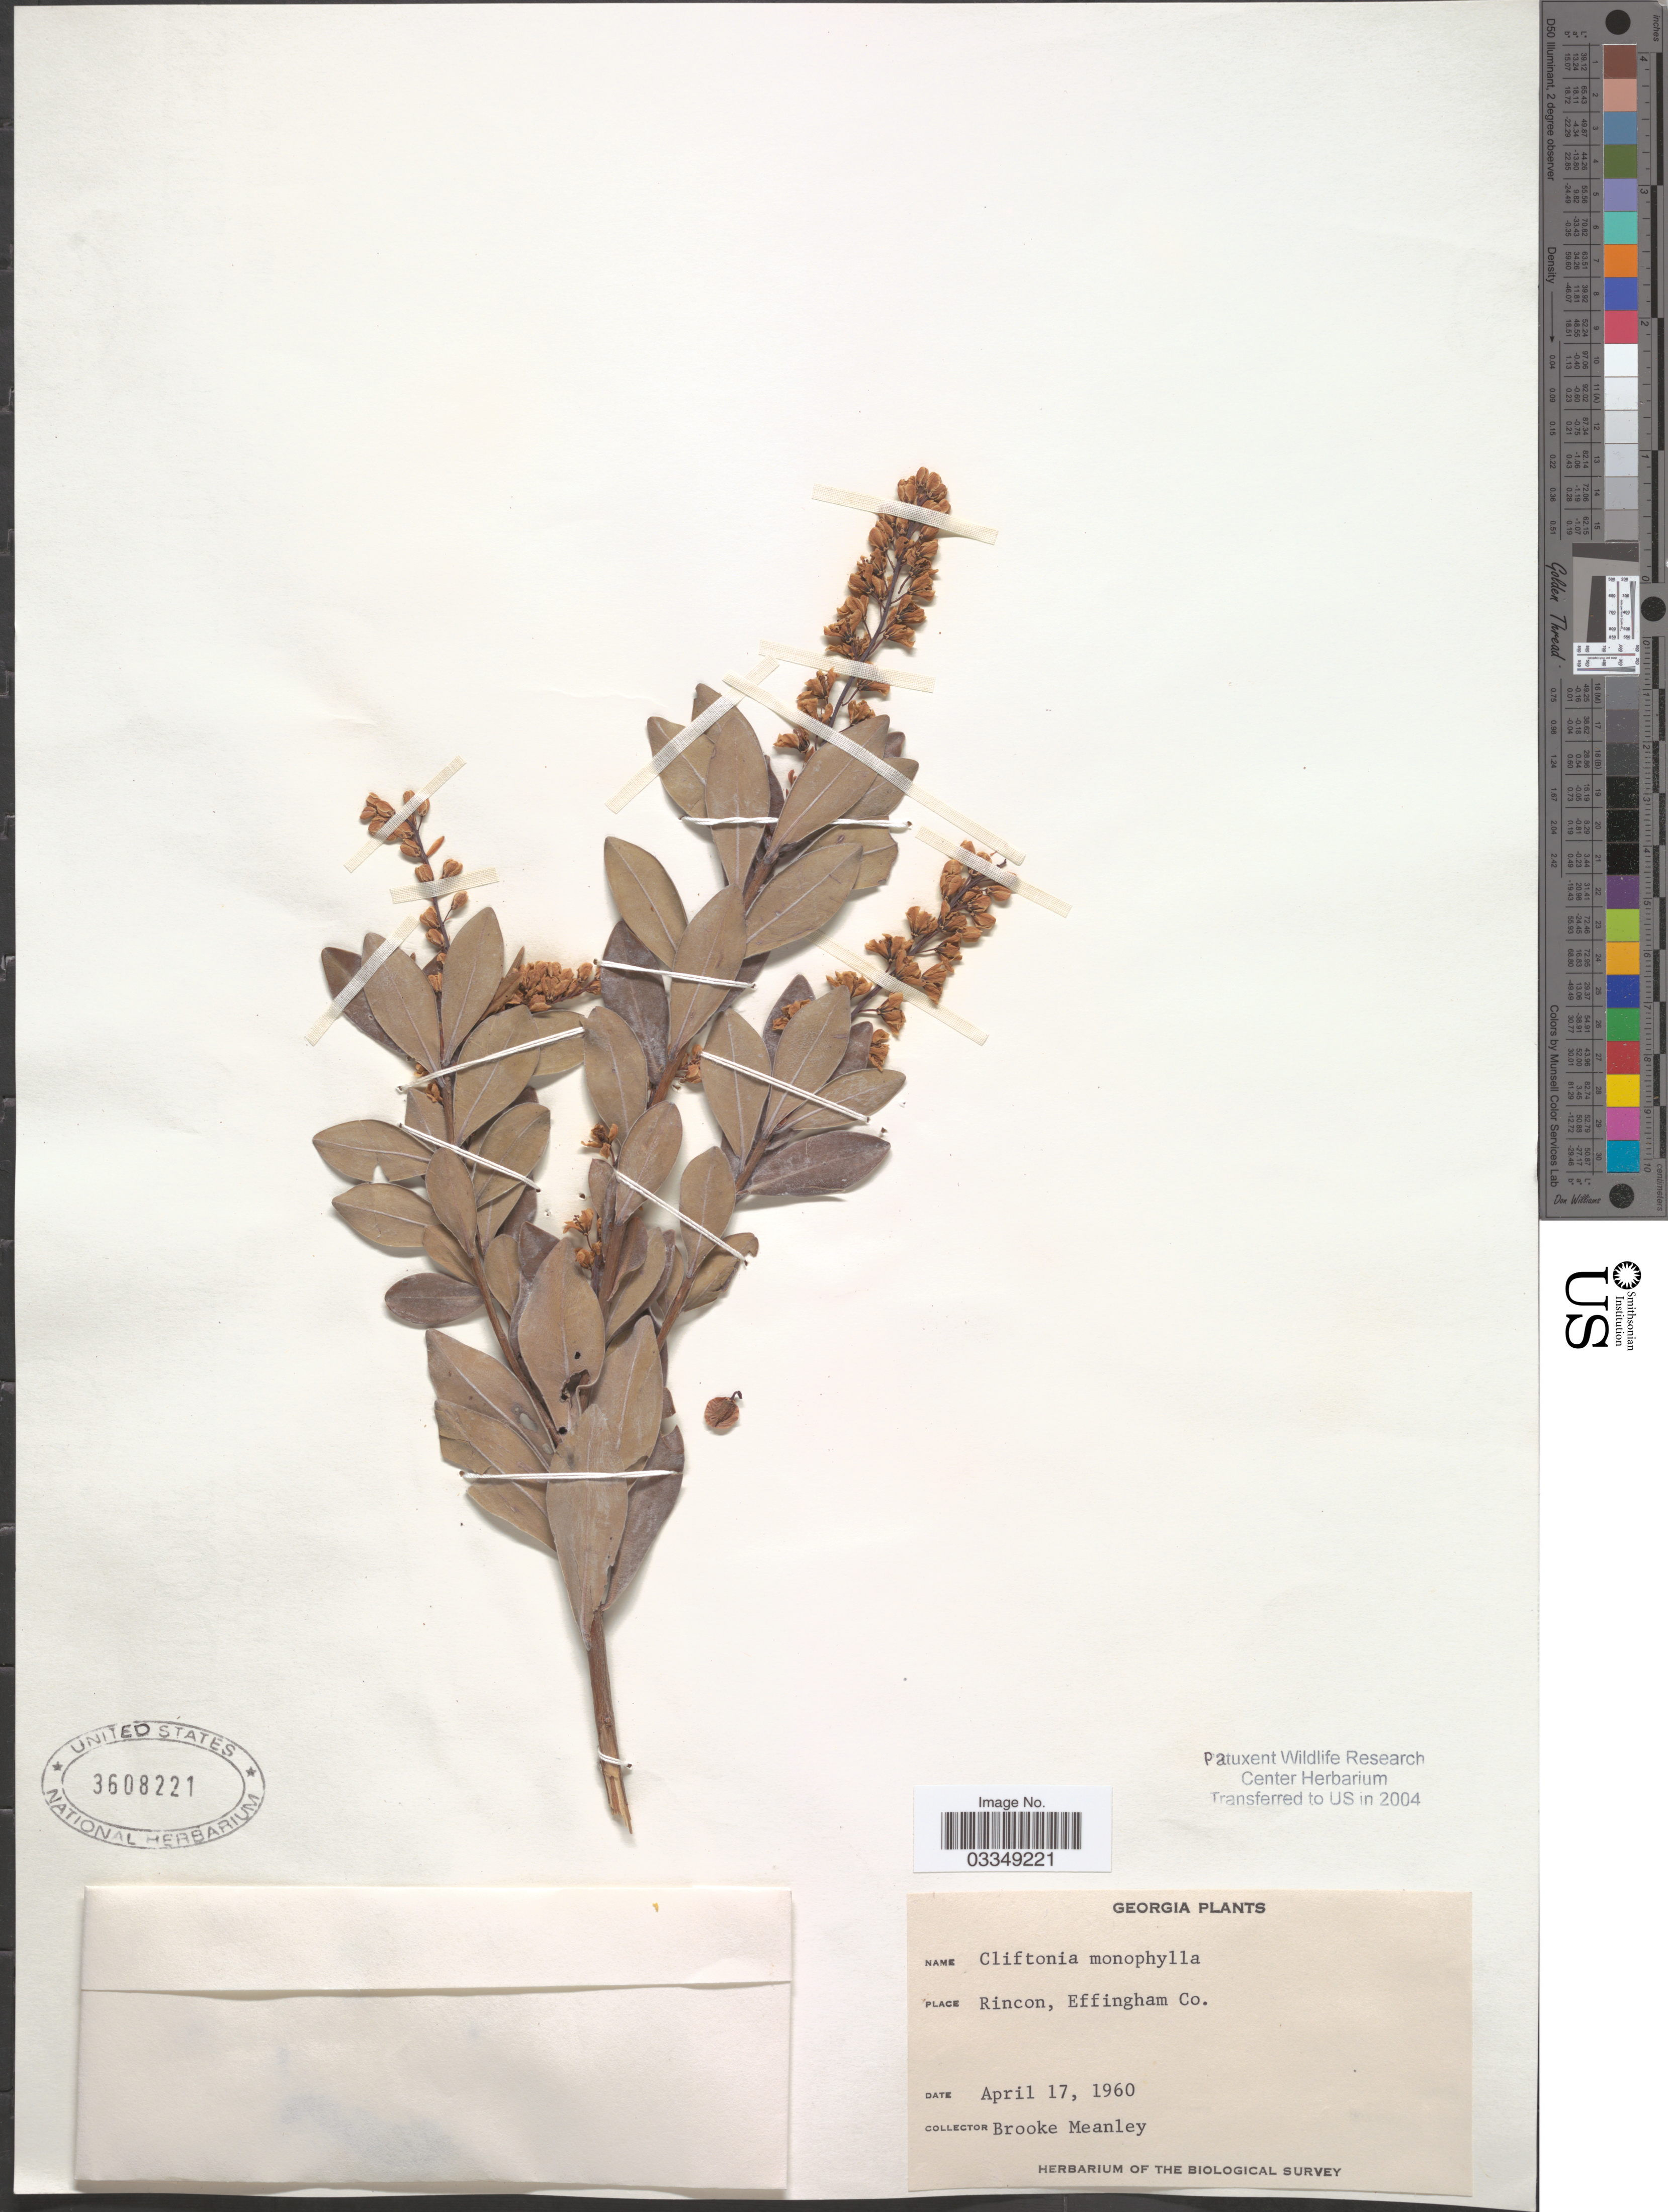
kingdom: Plantae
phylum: Tracheophyta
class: Magnoliopsida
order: Ericales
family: Cyrillaceae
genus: Cliftonia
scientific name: Cliftonia monophylla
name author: (Lam.) Britton ex Sarg.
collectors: B. Meanley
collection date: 1960-04-17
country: United States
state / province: Georgia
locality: Rincon, Effingham Co.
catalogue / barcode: US 3608221